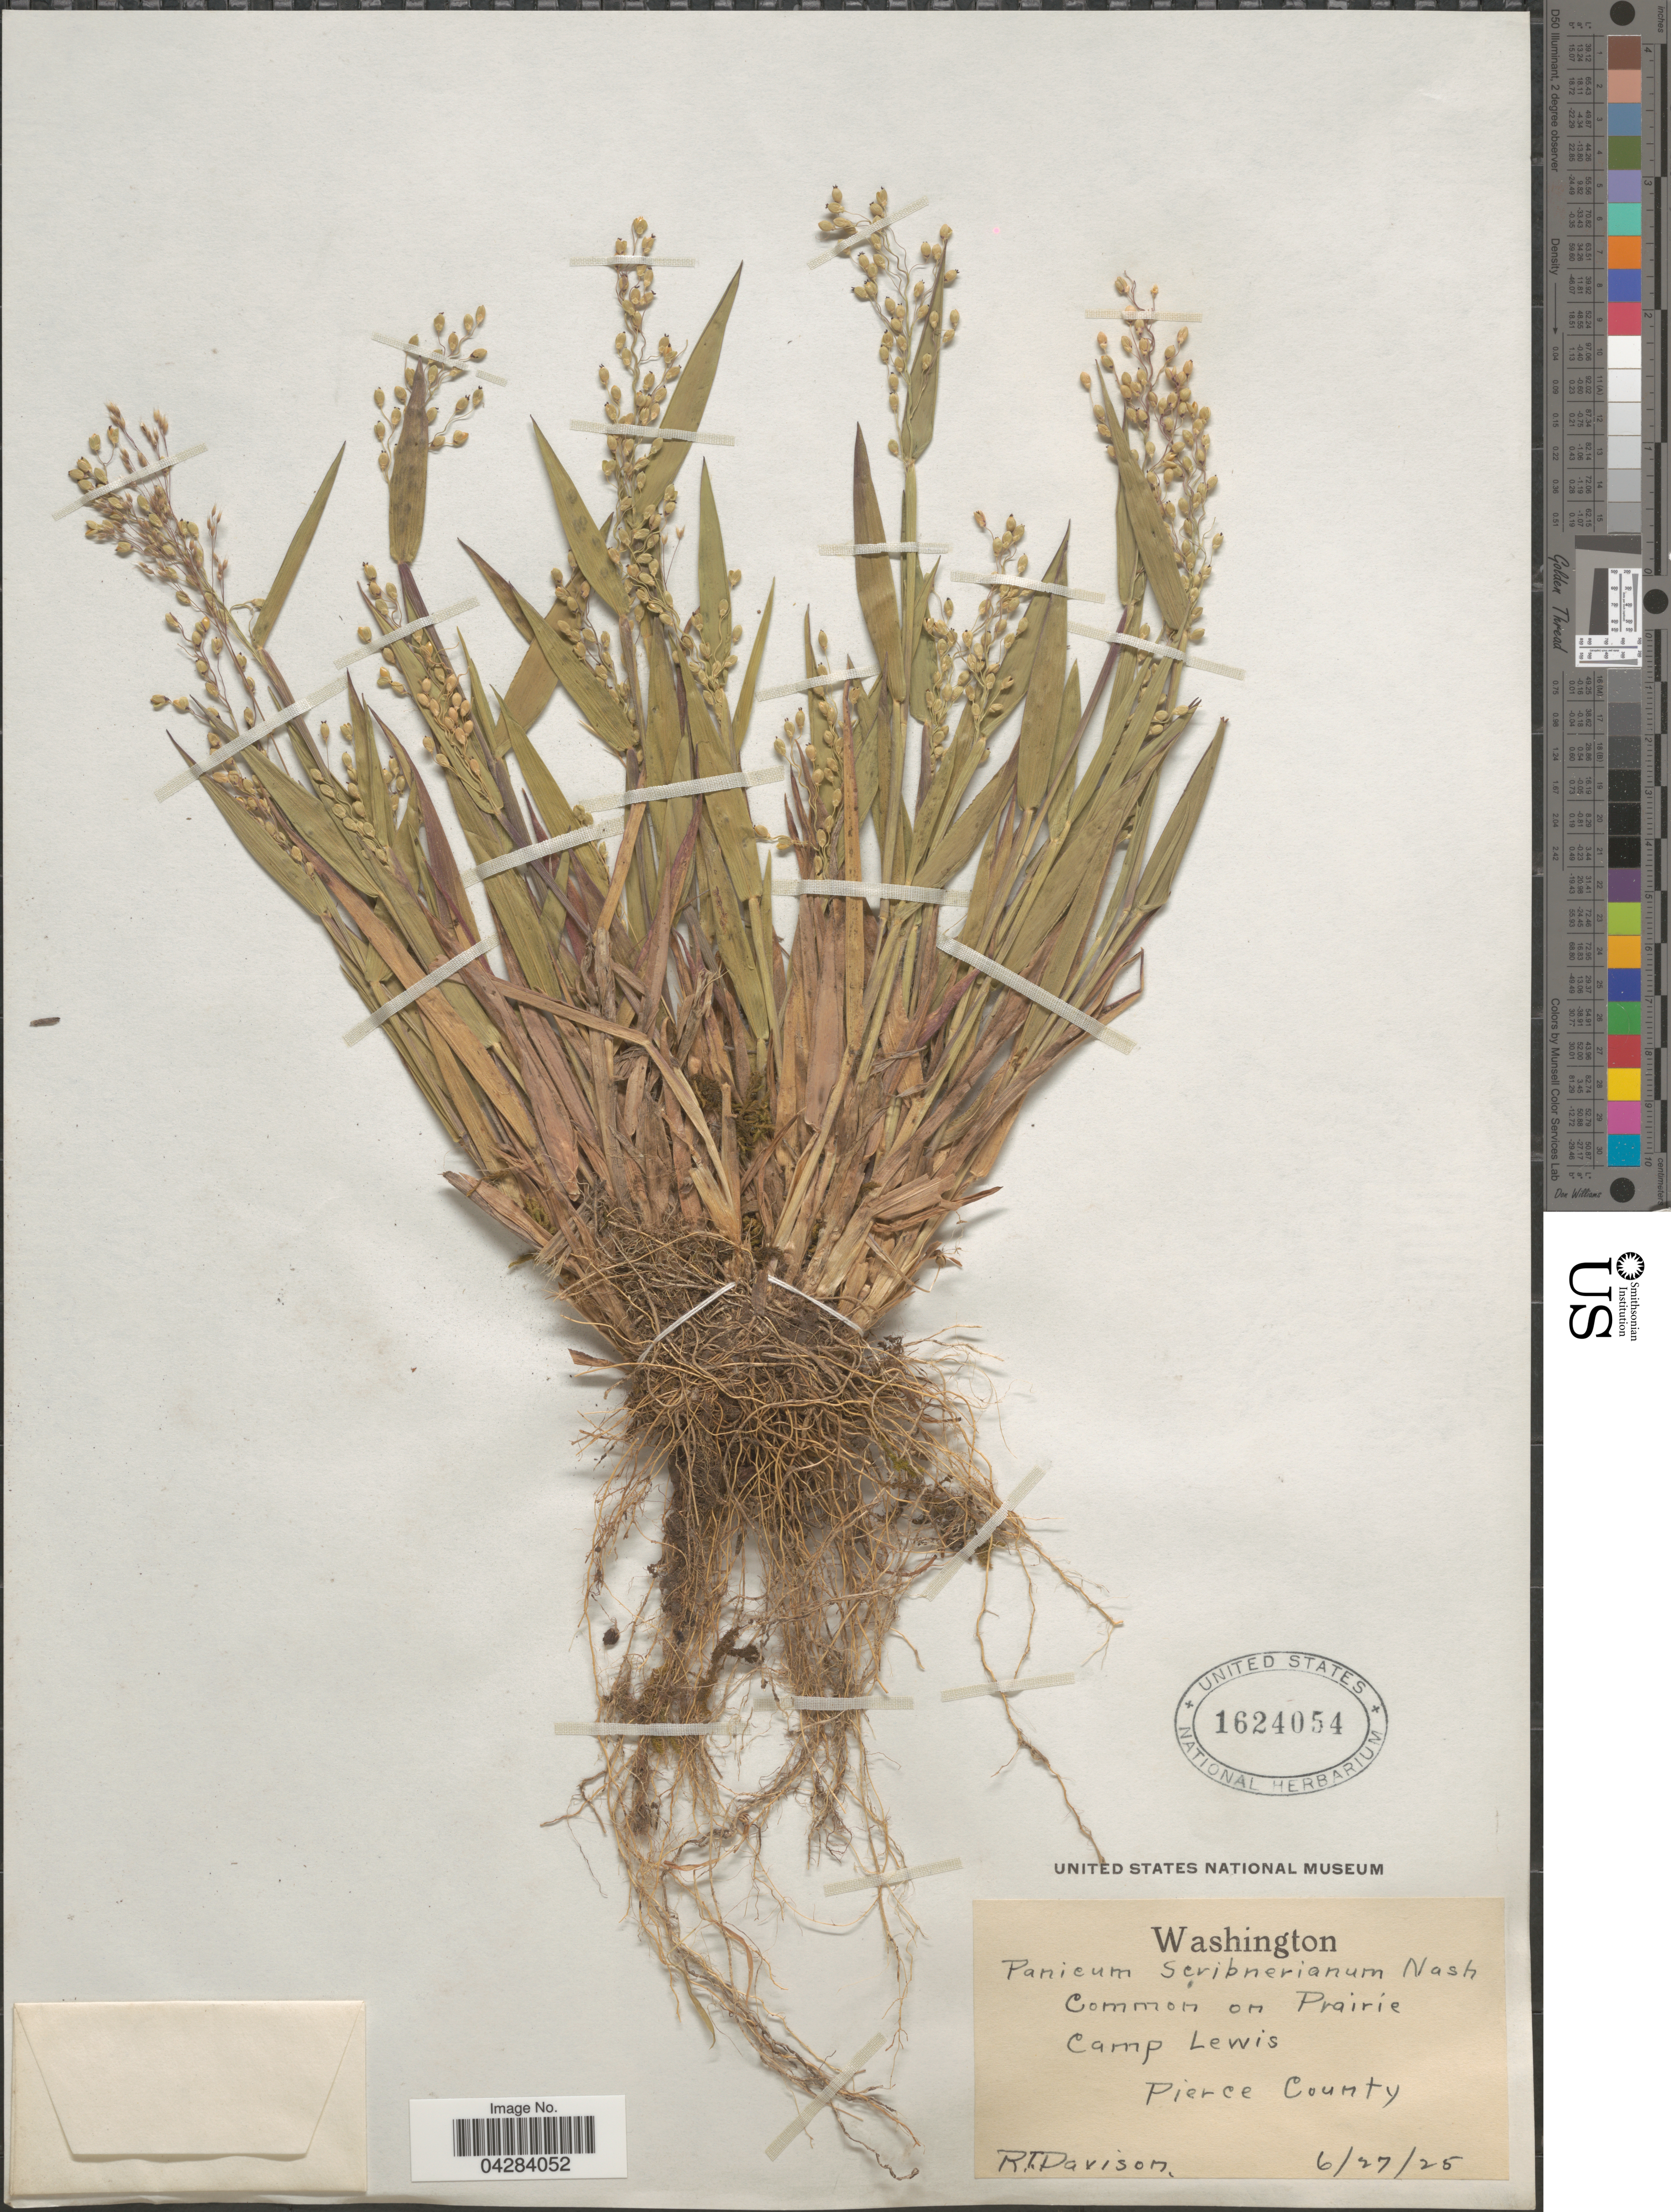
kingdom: Plantae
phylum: Tracheophyta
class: Liliopsida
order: Poales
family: Poaceae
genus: Dichanthelium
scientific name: Dichanthelium oligosanthes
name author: (Schult.) Gould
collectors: R. Davison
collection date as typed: Transcribed d/m/y: 27/6/25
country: United States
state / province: Washington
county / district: Pierce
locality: On Prairie. Camp Lewis. Pierce County.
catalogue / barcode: US 1624054